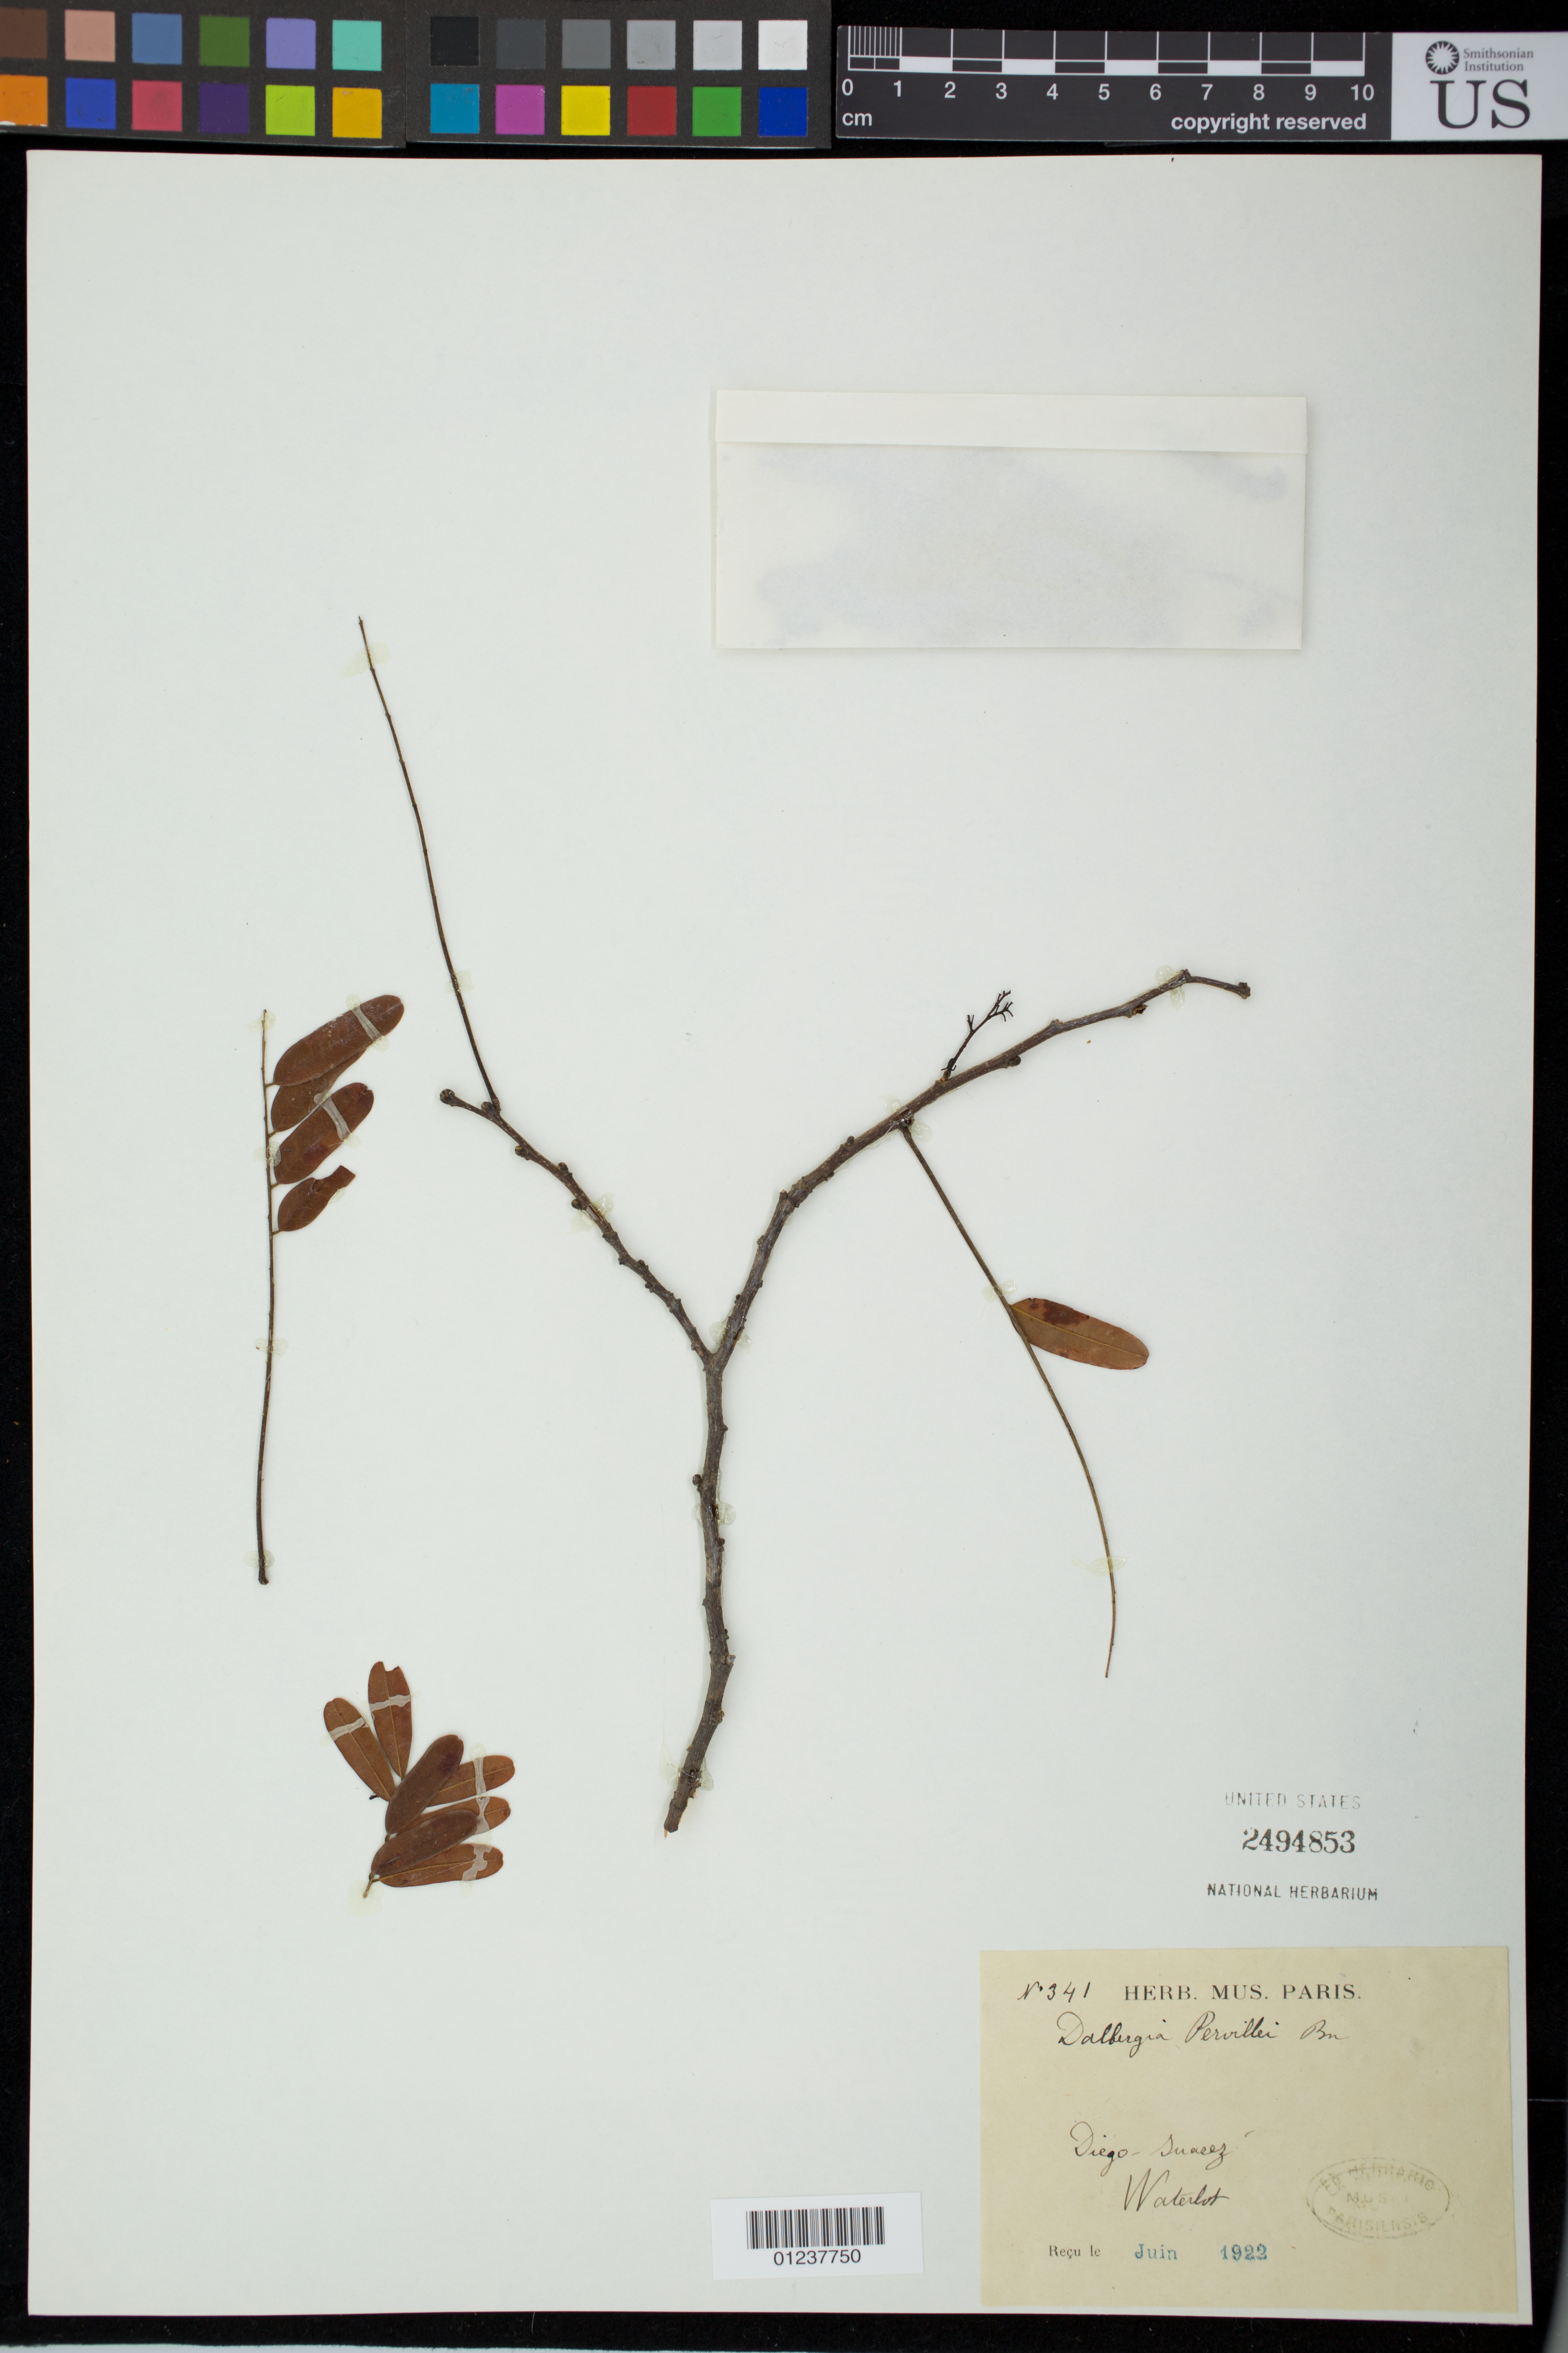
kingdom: Plantae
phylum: Tracheophyta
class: Magnoliopsida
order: Fabales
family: Fabaceae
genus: Dalbergia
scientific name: Dalbergia pervillei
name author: Vatke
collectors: A. Mocquerys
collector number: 341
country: Madagascar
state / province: Diana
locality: Diego-Suarez [Antsiranana]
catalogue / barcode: US 2494853